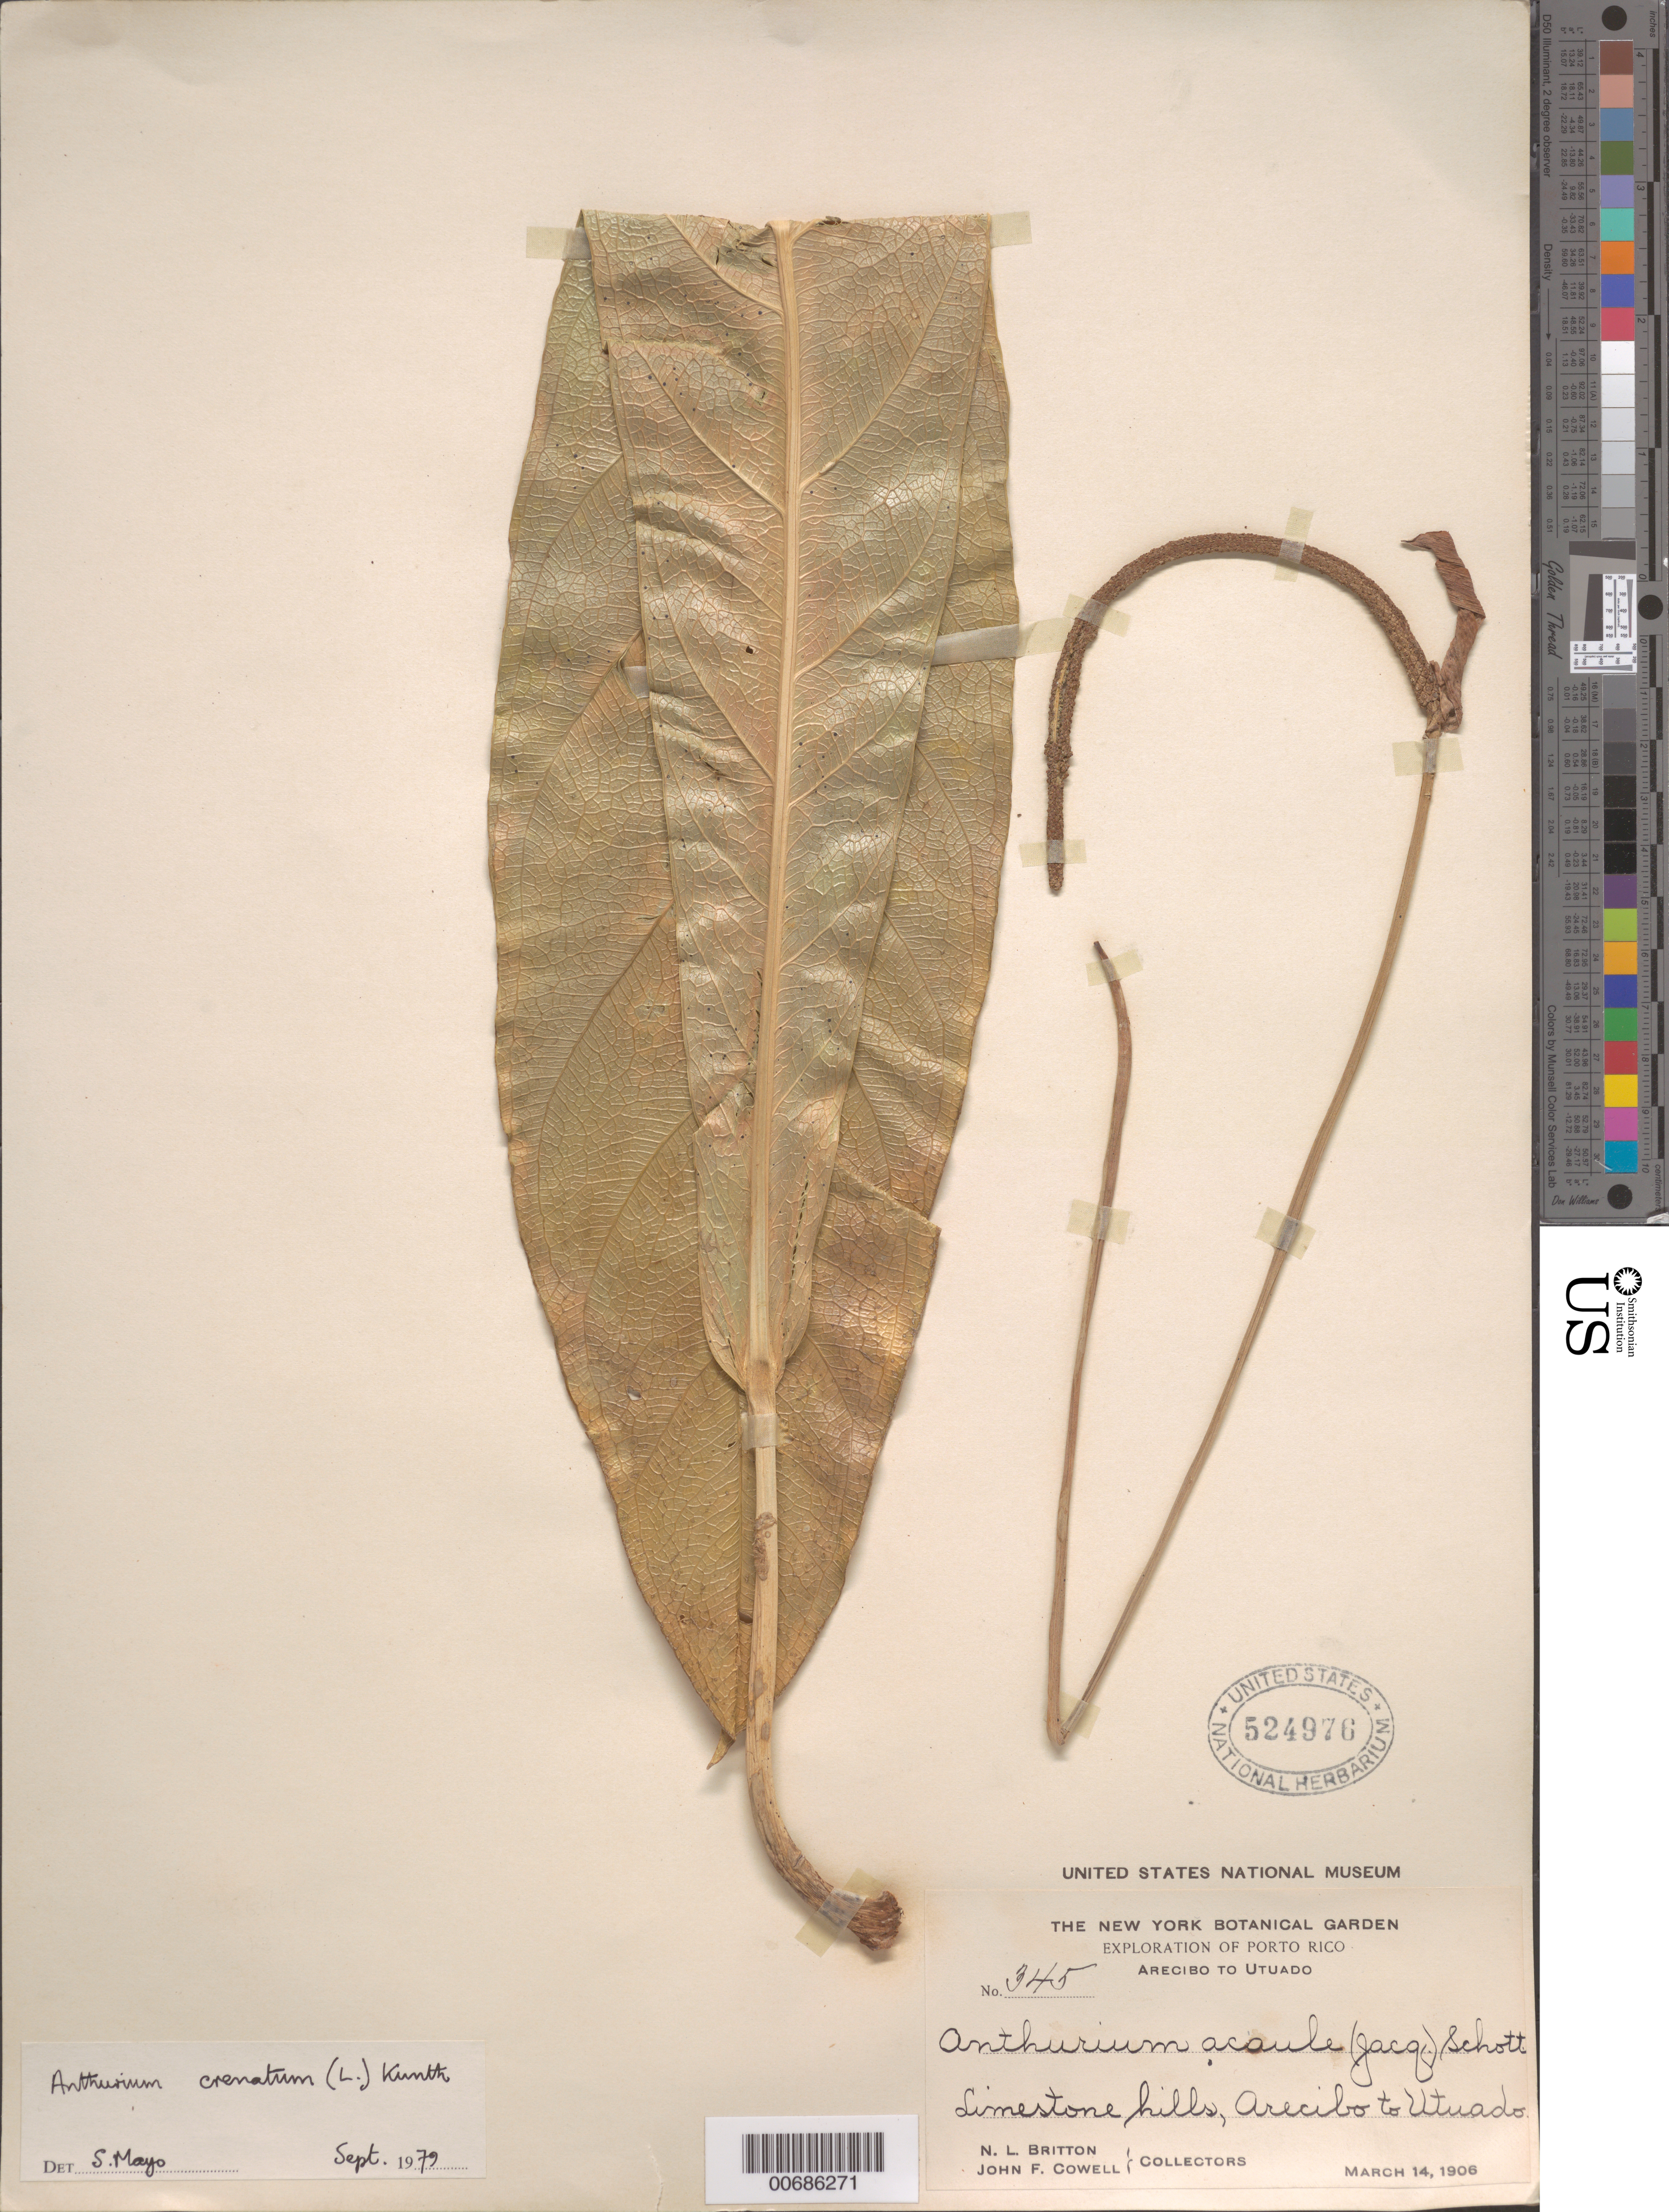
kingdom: Plantae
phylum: Tracheophyta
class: Liliopsida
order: Alismatales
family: Araceae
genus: Anthurium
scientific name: Anthurium crenatum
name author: (L.) Kunth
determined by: Mayo, S.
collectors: N. Britton & J. F. Cowell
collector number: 345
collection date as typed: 14 Mar 1906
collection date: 1906-03-14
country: Puerto Rico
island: Greater Antilles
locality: Arecibo to Utuado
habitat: Limestone hills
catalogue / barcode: US 524976